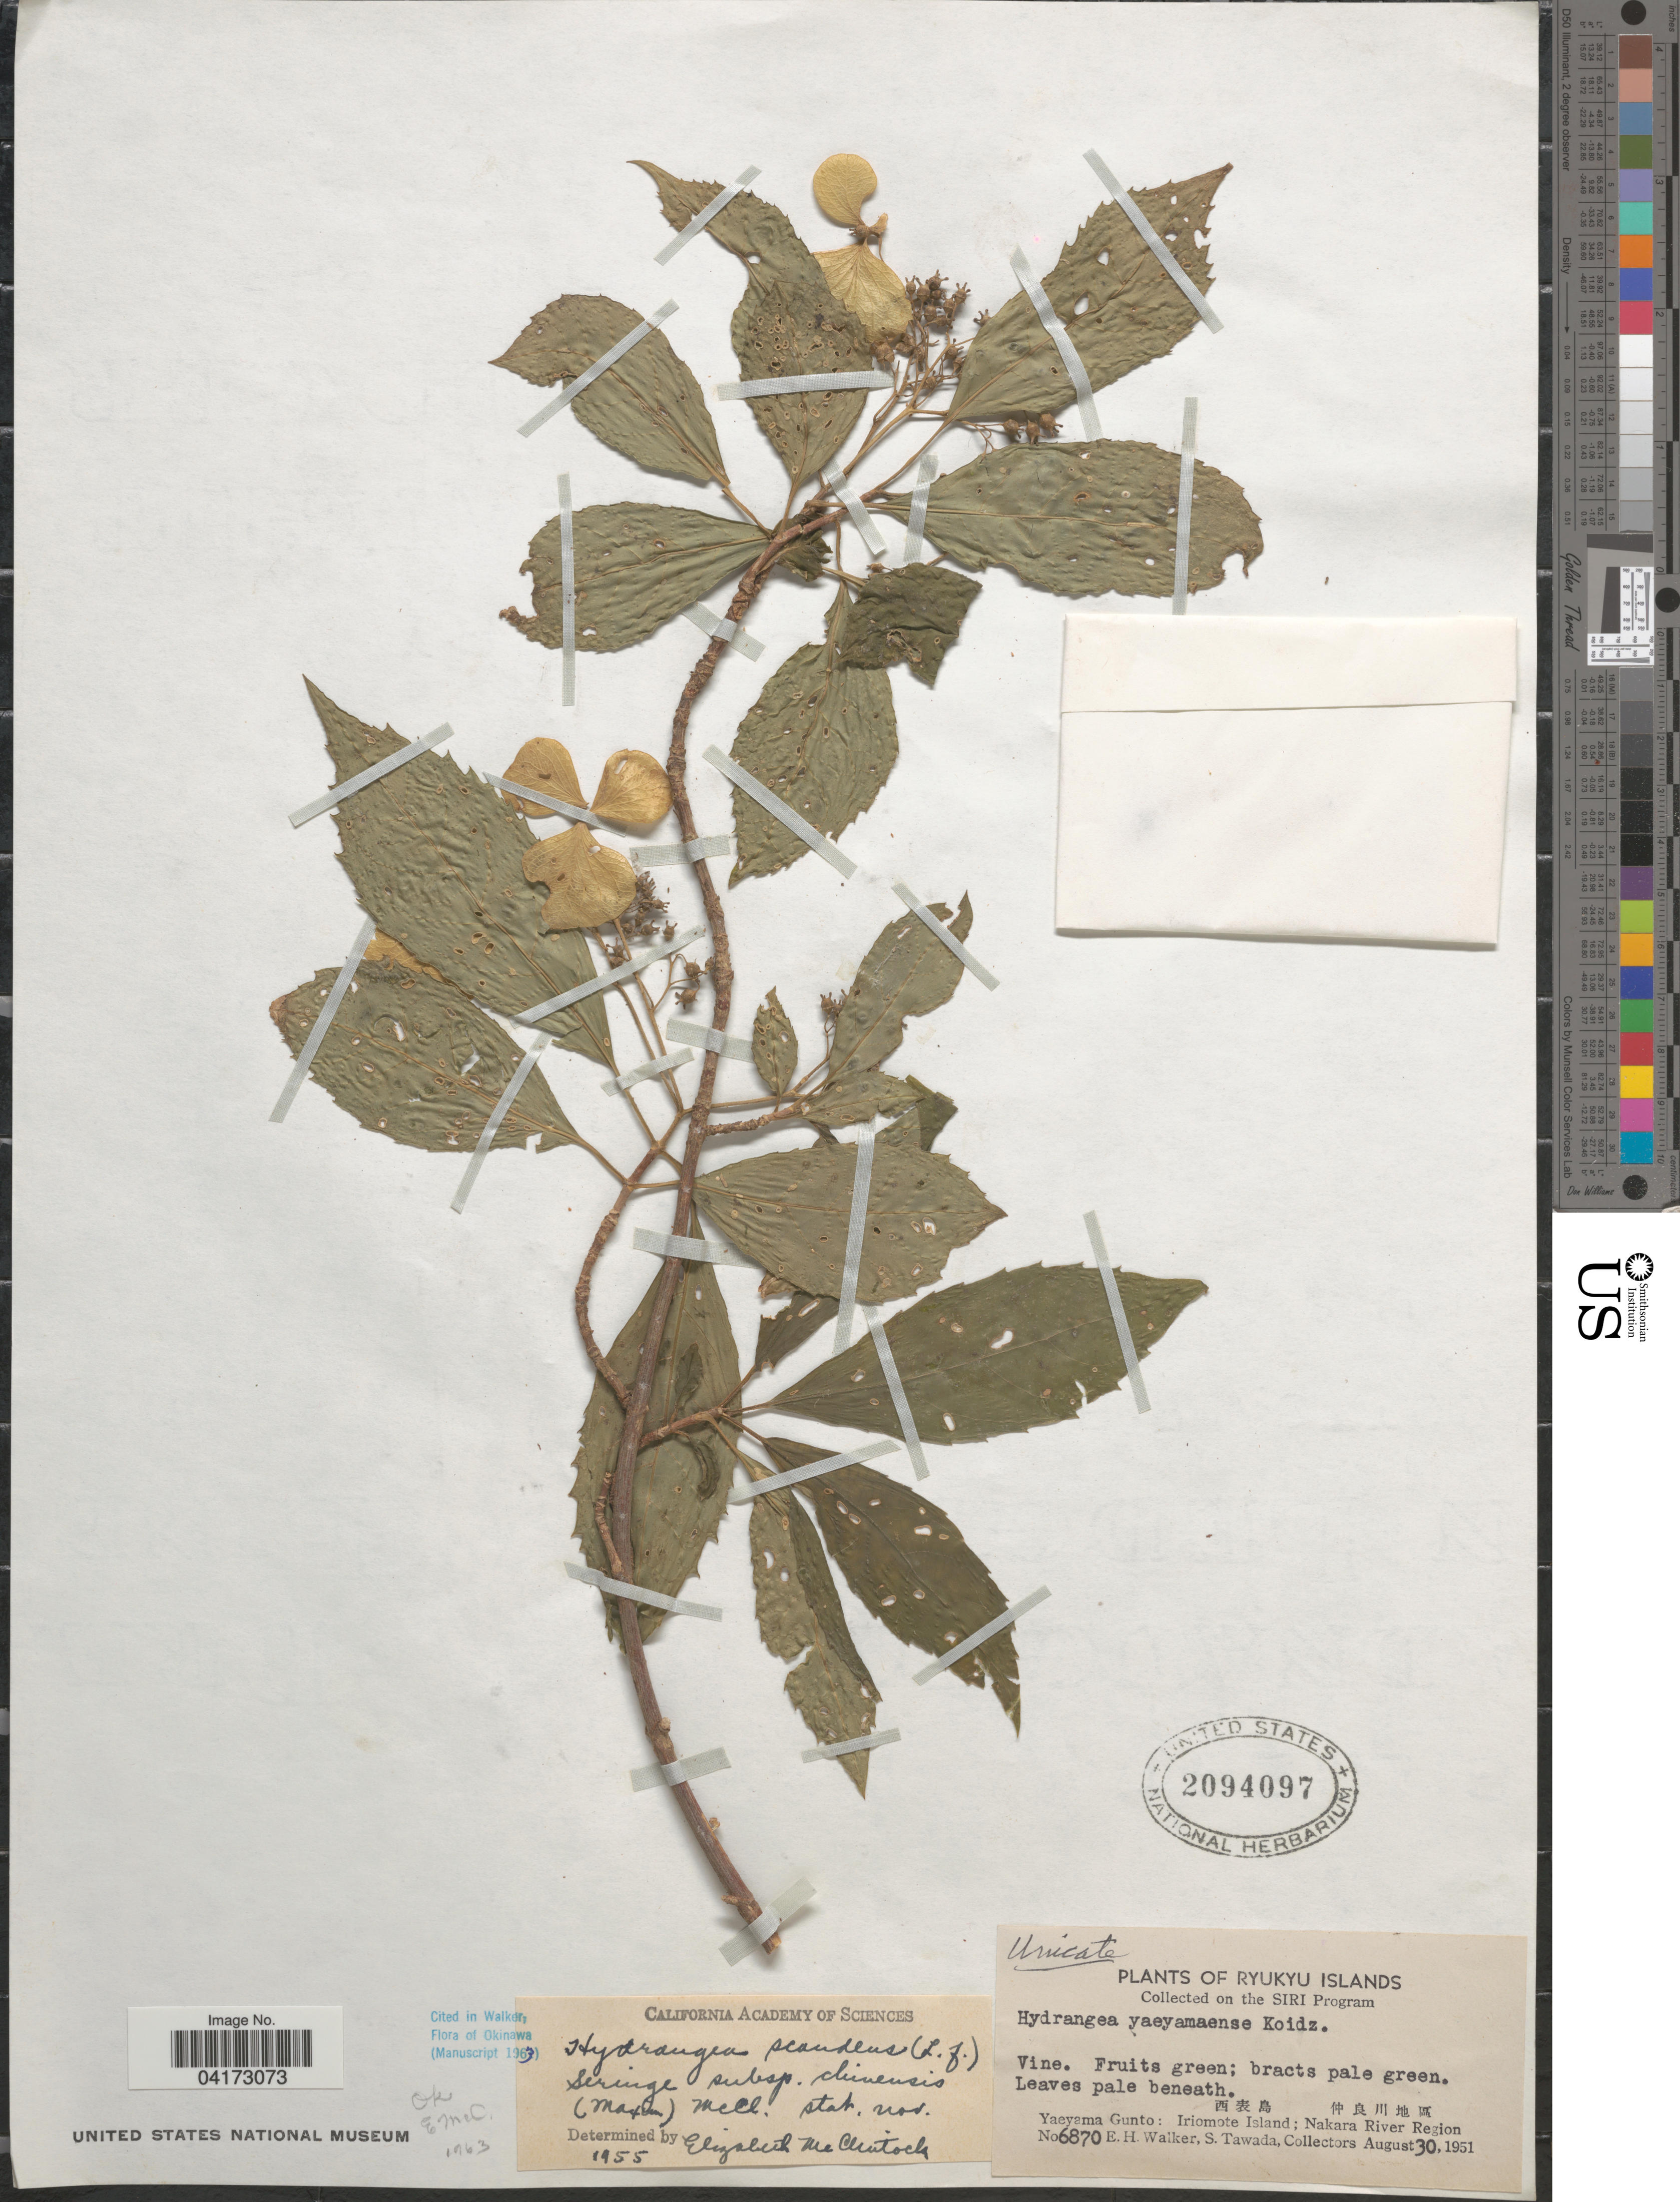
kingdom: Plantae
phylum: Tracheophyta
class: Magnoliopsida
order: Cornales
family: Hydrangeaceae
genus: Hydrangea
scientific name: Hydrangea scandens subsp. chinensis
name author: (Maxim.) E. M. McClint.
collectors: E. H. Walker & S. Tawada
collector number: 6870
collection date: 1951-08-30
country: Japan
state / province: Okinawa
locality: Ryukyu Islands. Yaeyama gunto: Iriomote Island; Nakara River Region.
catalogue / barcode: US 2094097